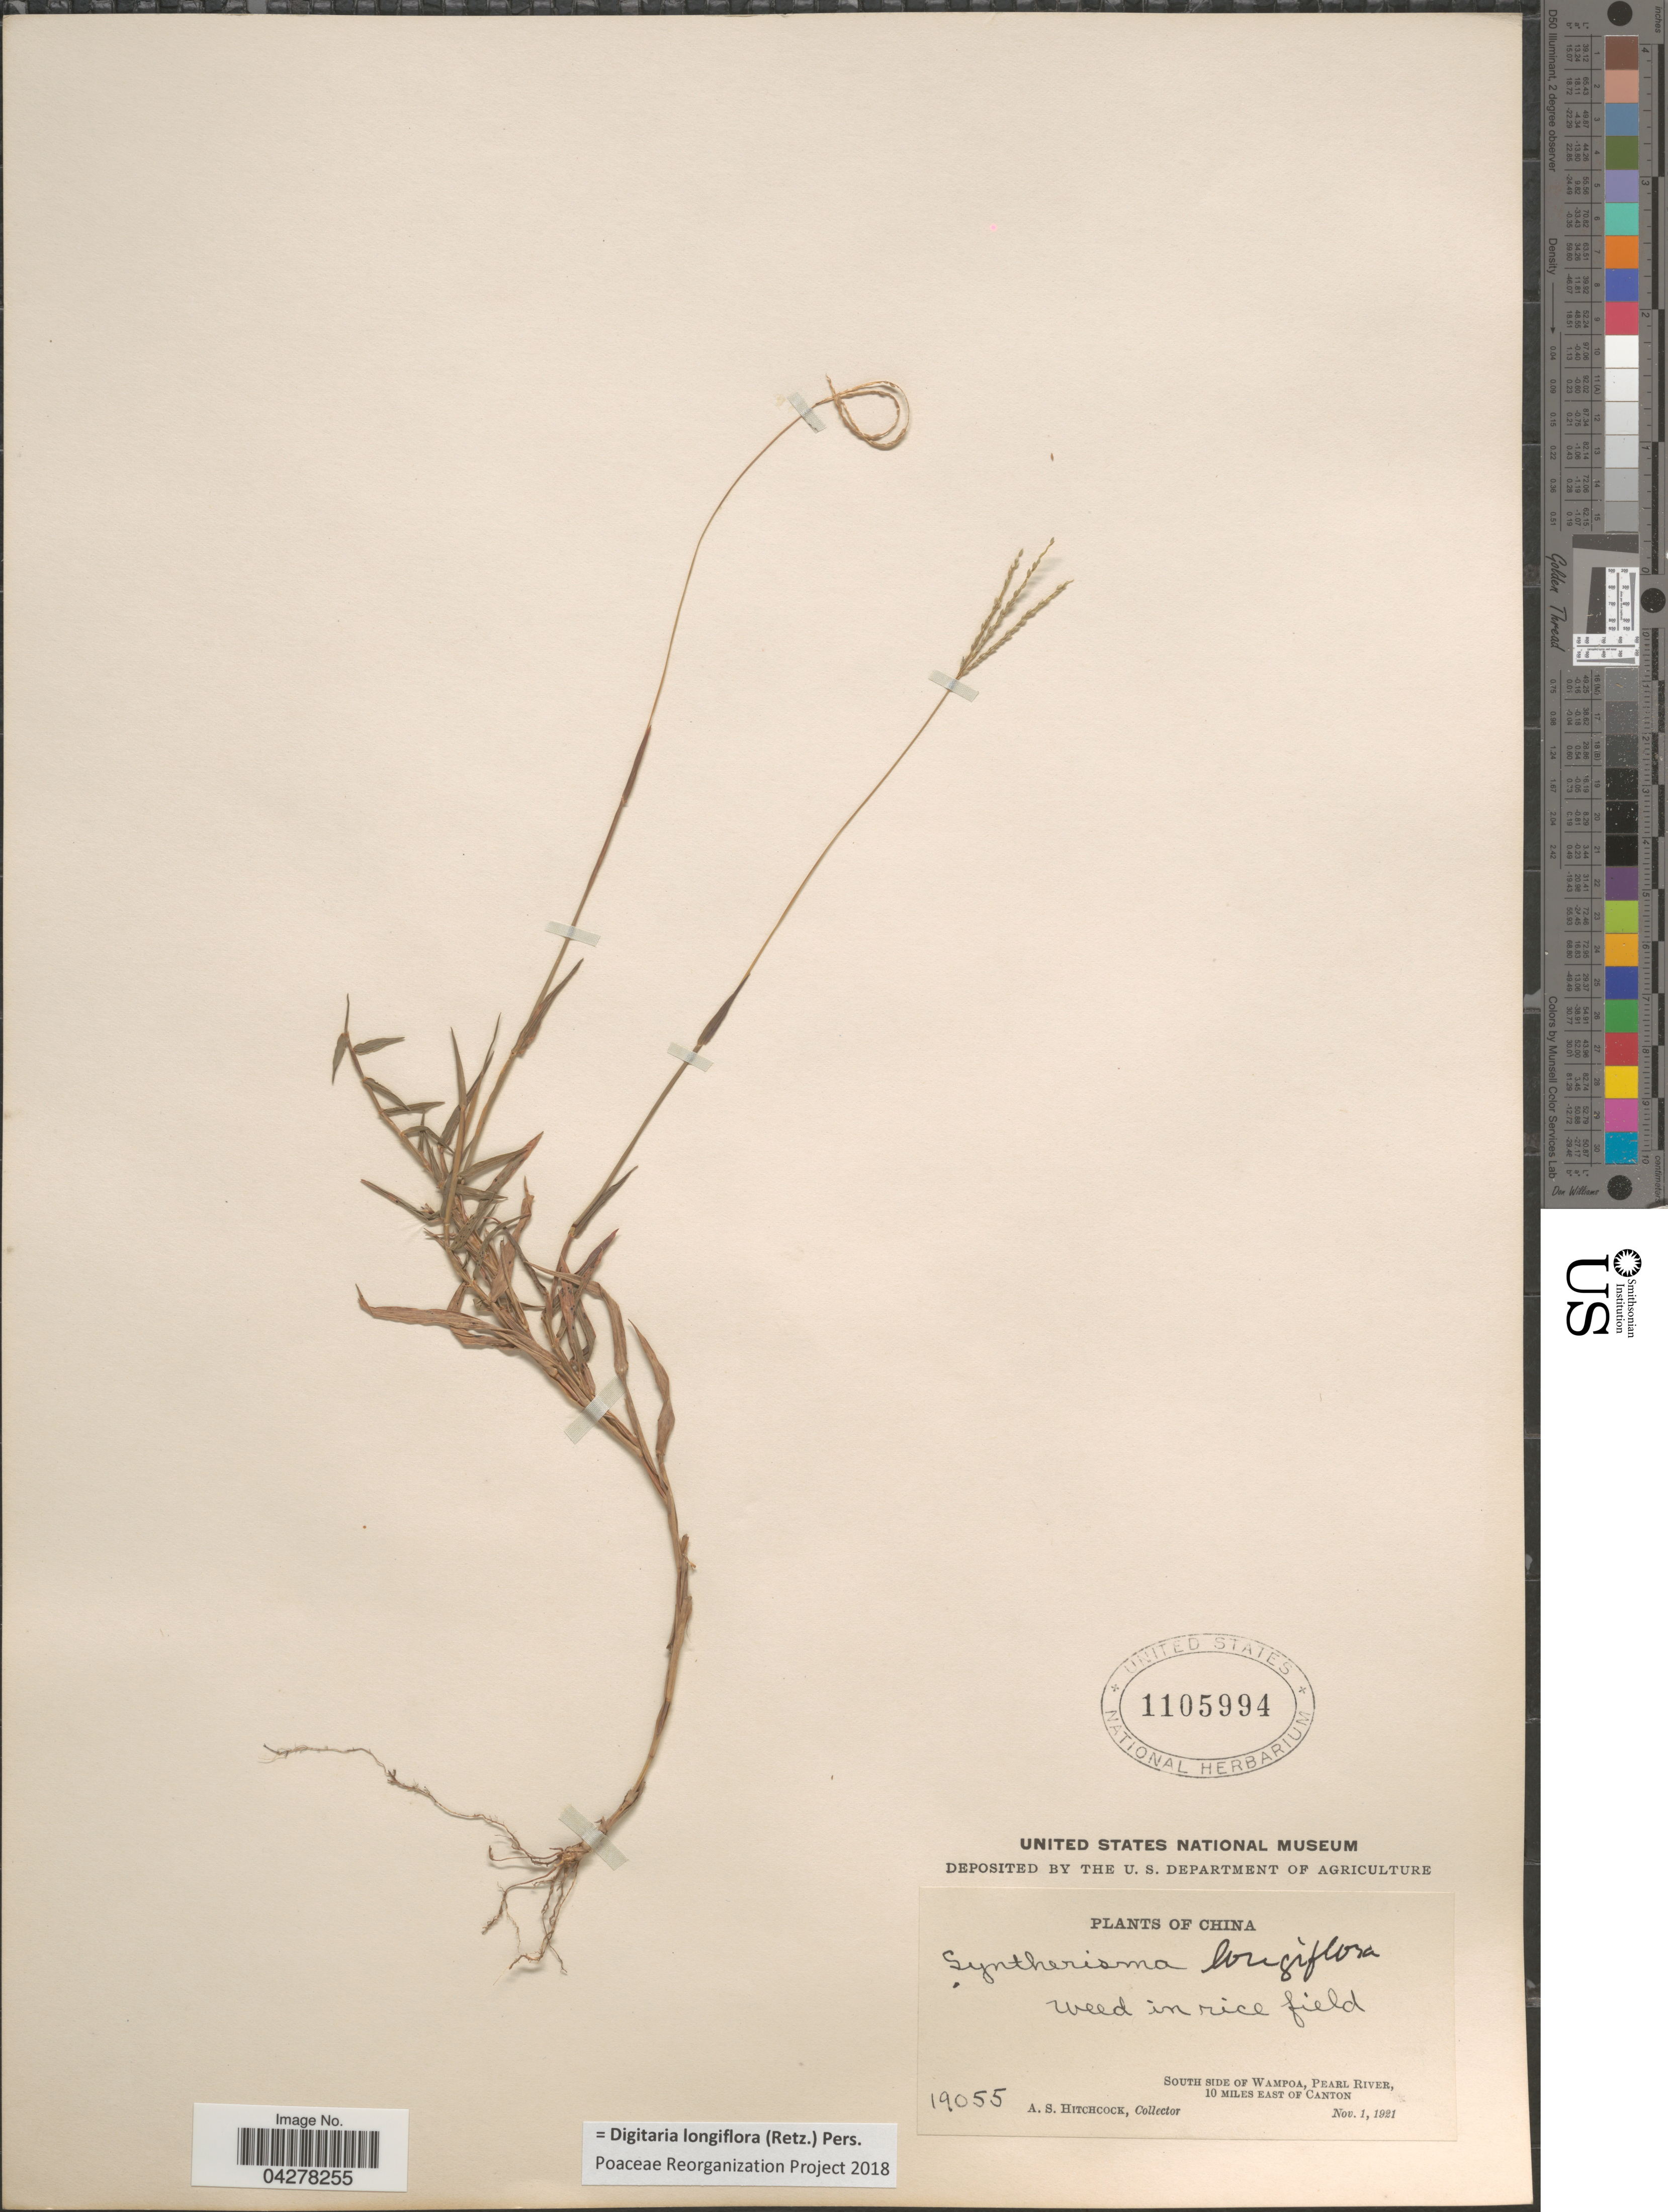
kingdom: Plantae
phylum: Tracheophyta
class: Liliopsida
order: Poales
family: Poaceae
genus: Digitaria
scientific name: Digitaria longiflora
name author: (Retz.) Pers.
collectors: A. S. Hitchcock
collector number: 19055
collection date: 1921-11-01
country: China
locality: Weed in rice field. South side of Wampoa, Pearl River, 10 miles East of Canton.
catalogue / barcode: US 1105994